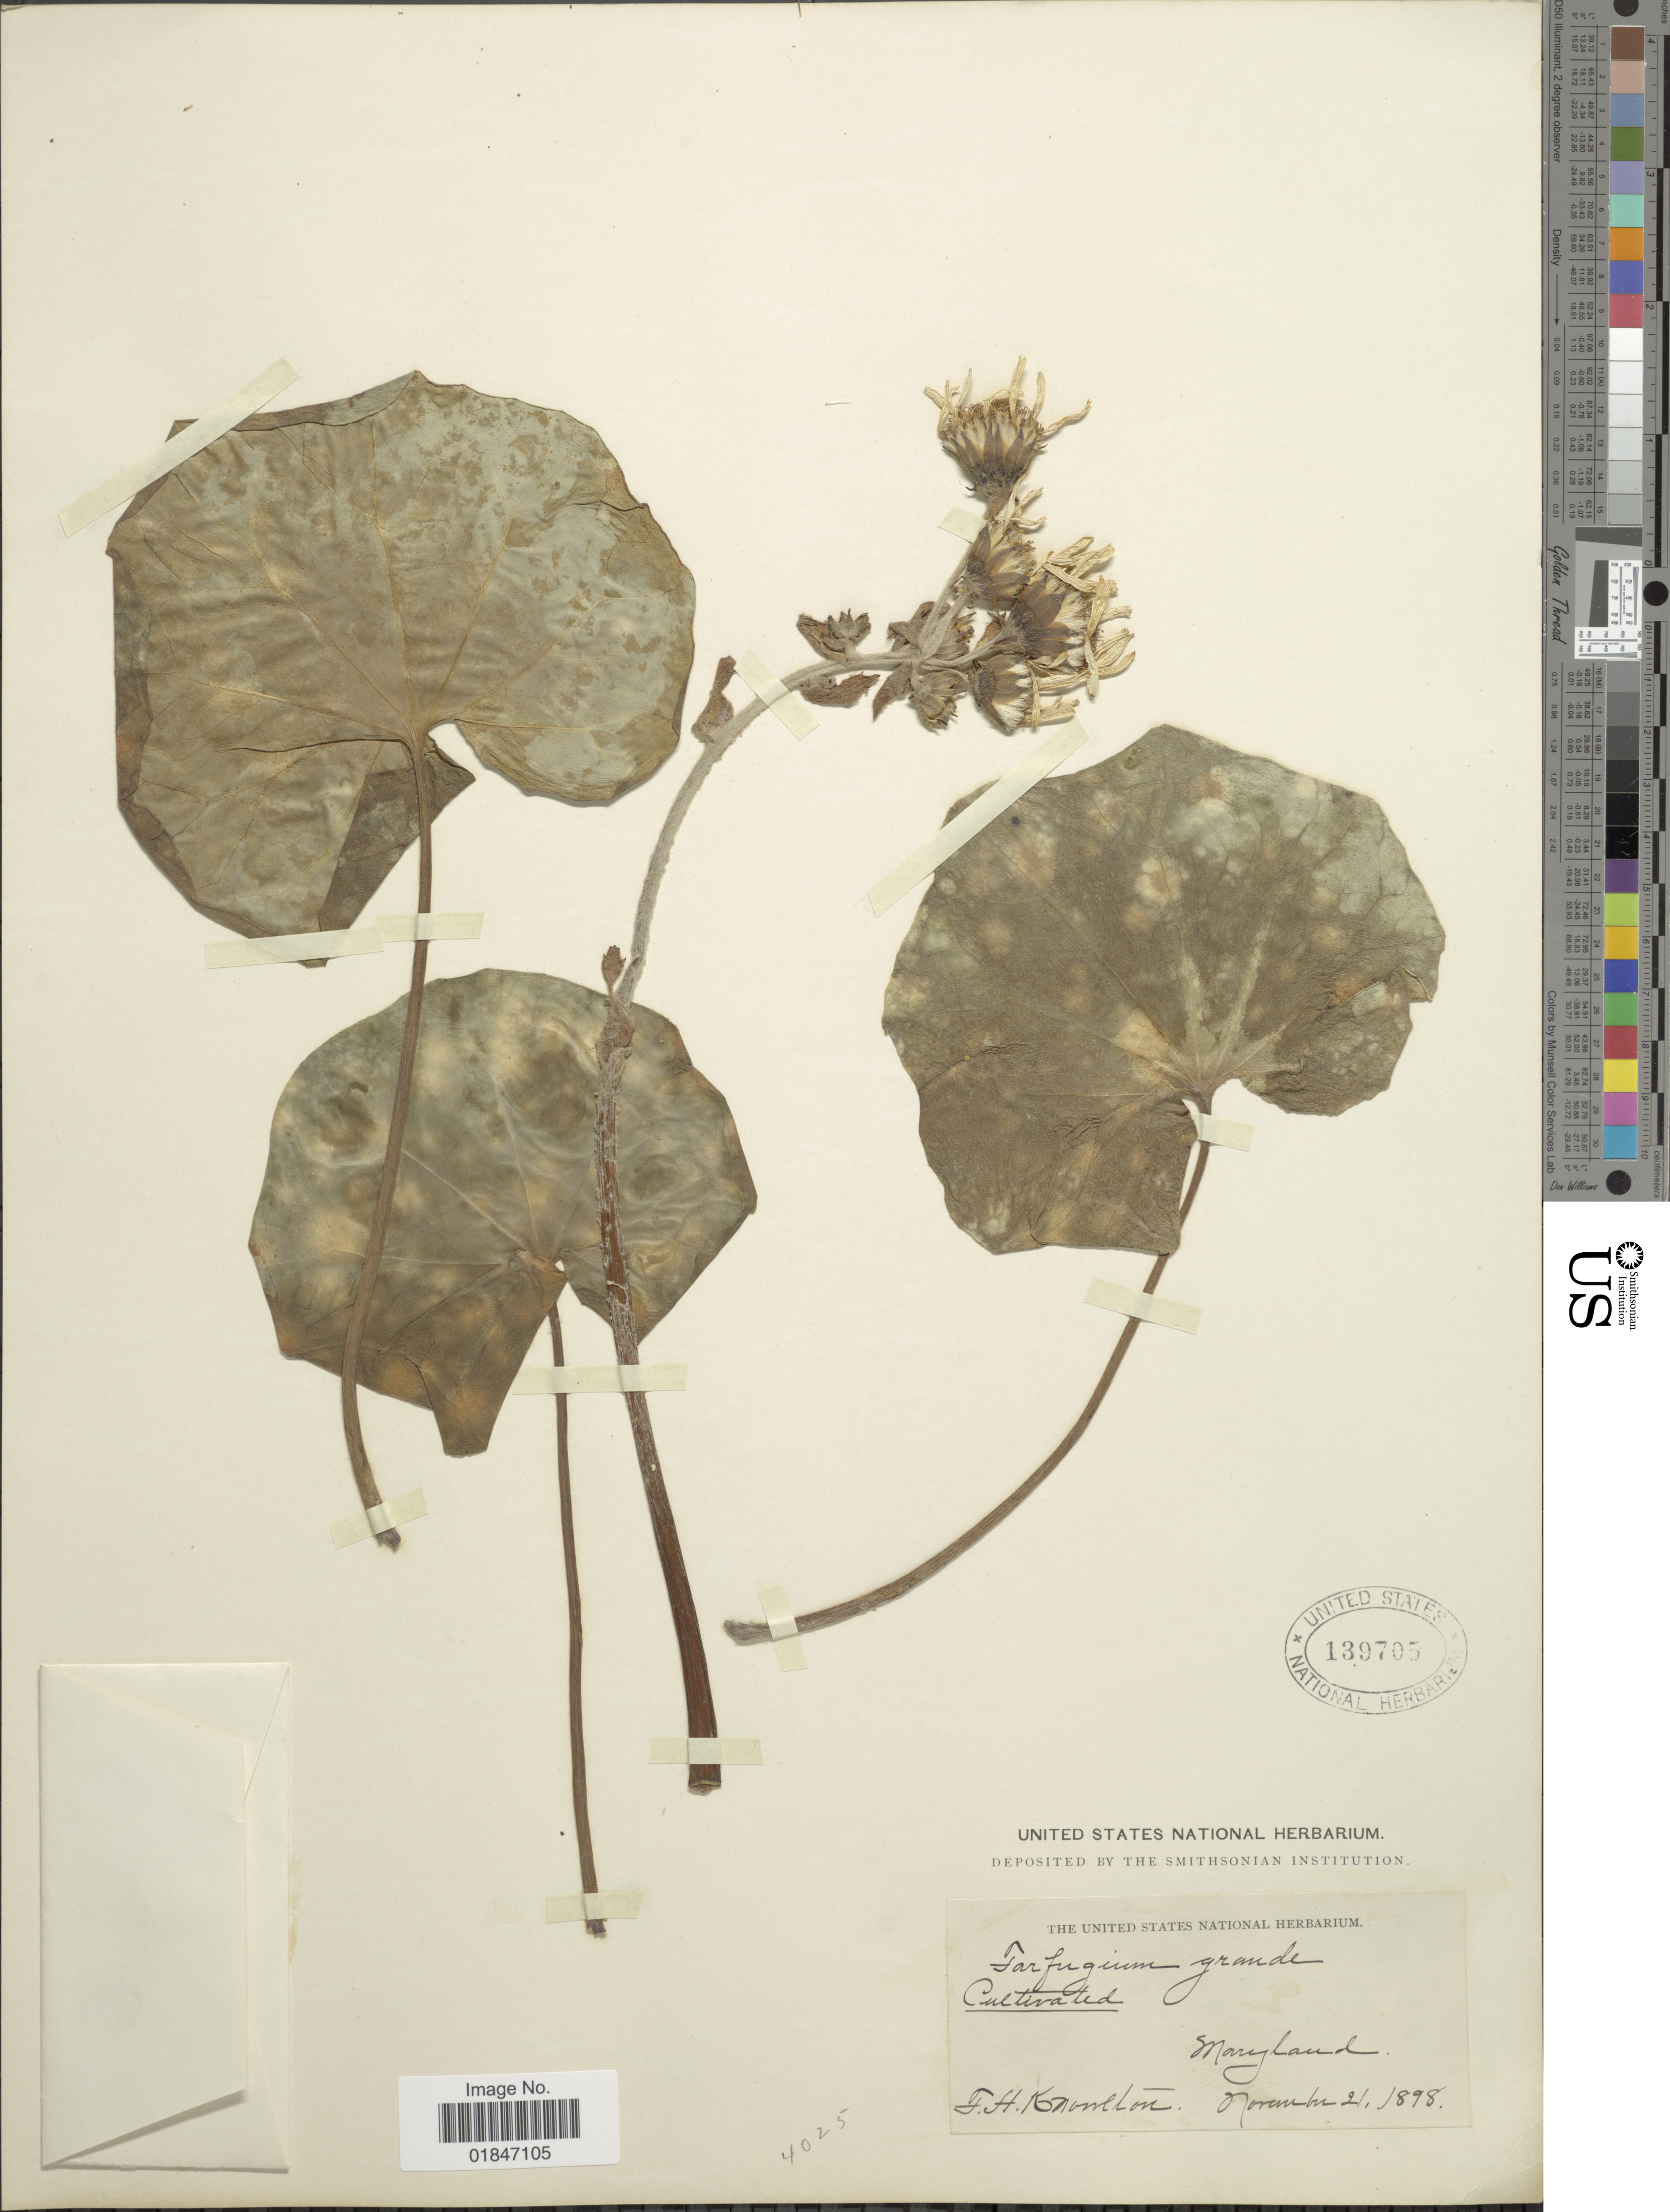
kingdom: Plantae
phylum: Tracheophyta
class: Magnoliopsida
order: Asterales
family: Asteraceae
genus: Farfugium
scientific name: Farfugium japonicum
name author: (L.) Kitam.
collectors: F. H. Knowlton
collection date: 1898-11-21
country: United States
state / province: Maryland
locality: Maryland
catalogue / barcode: US 139705